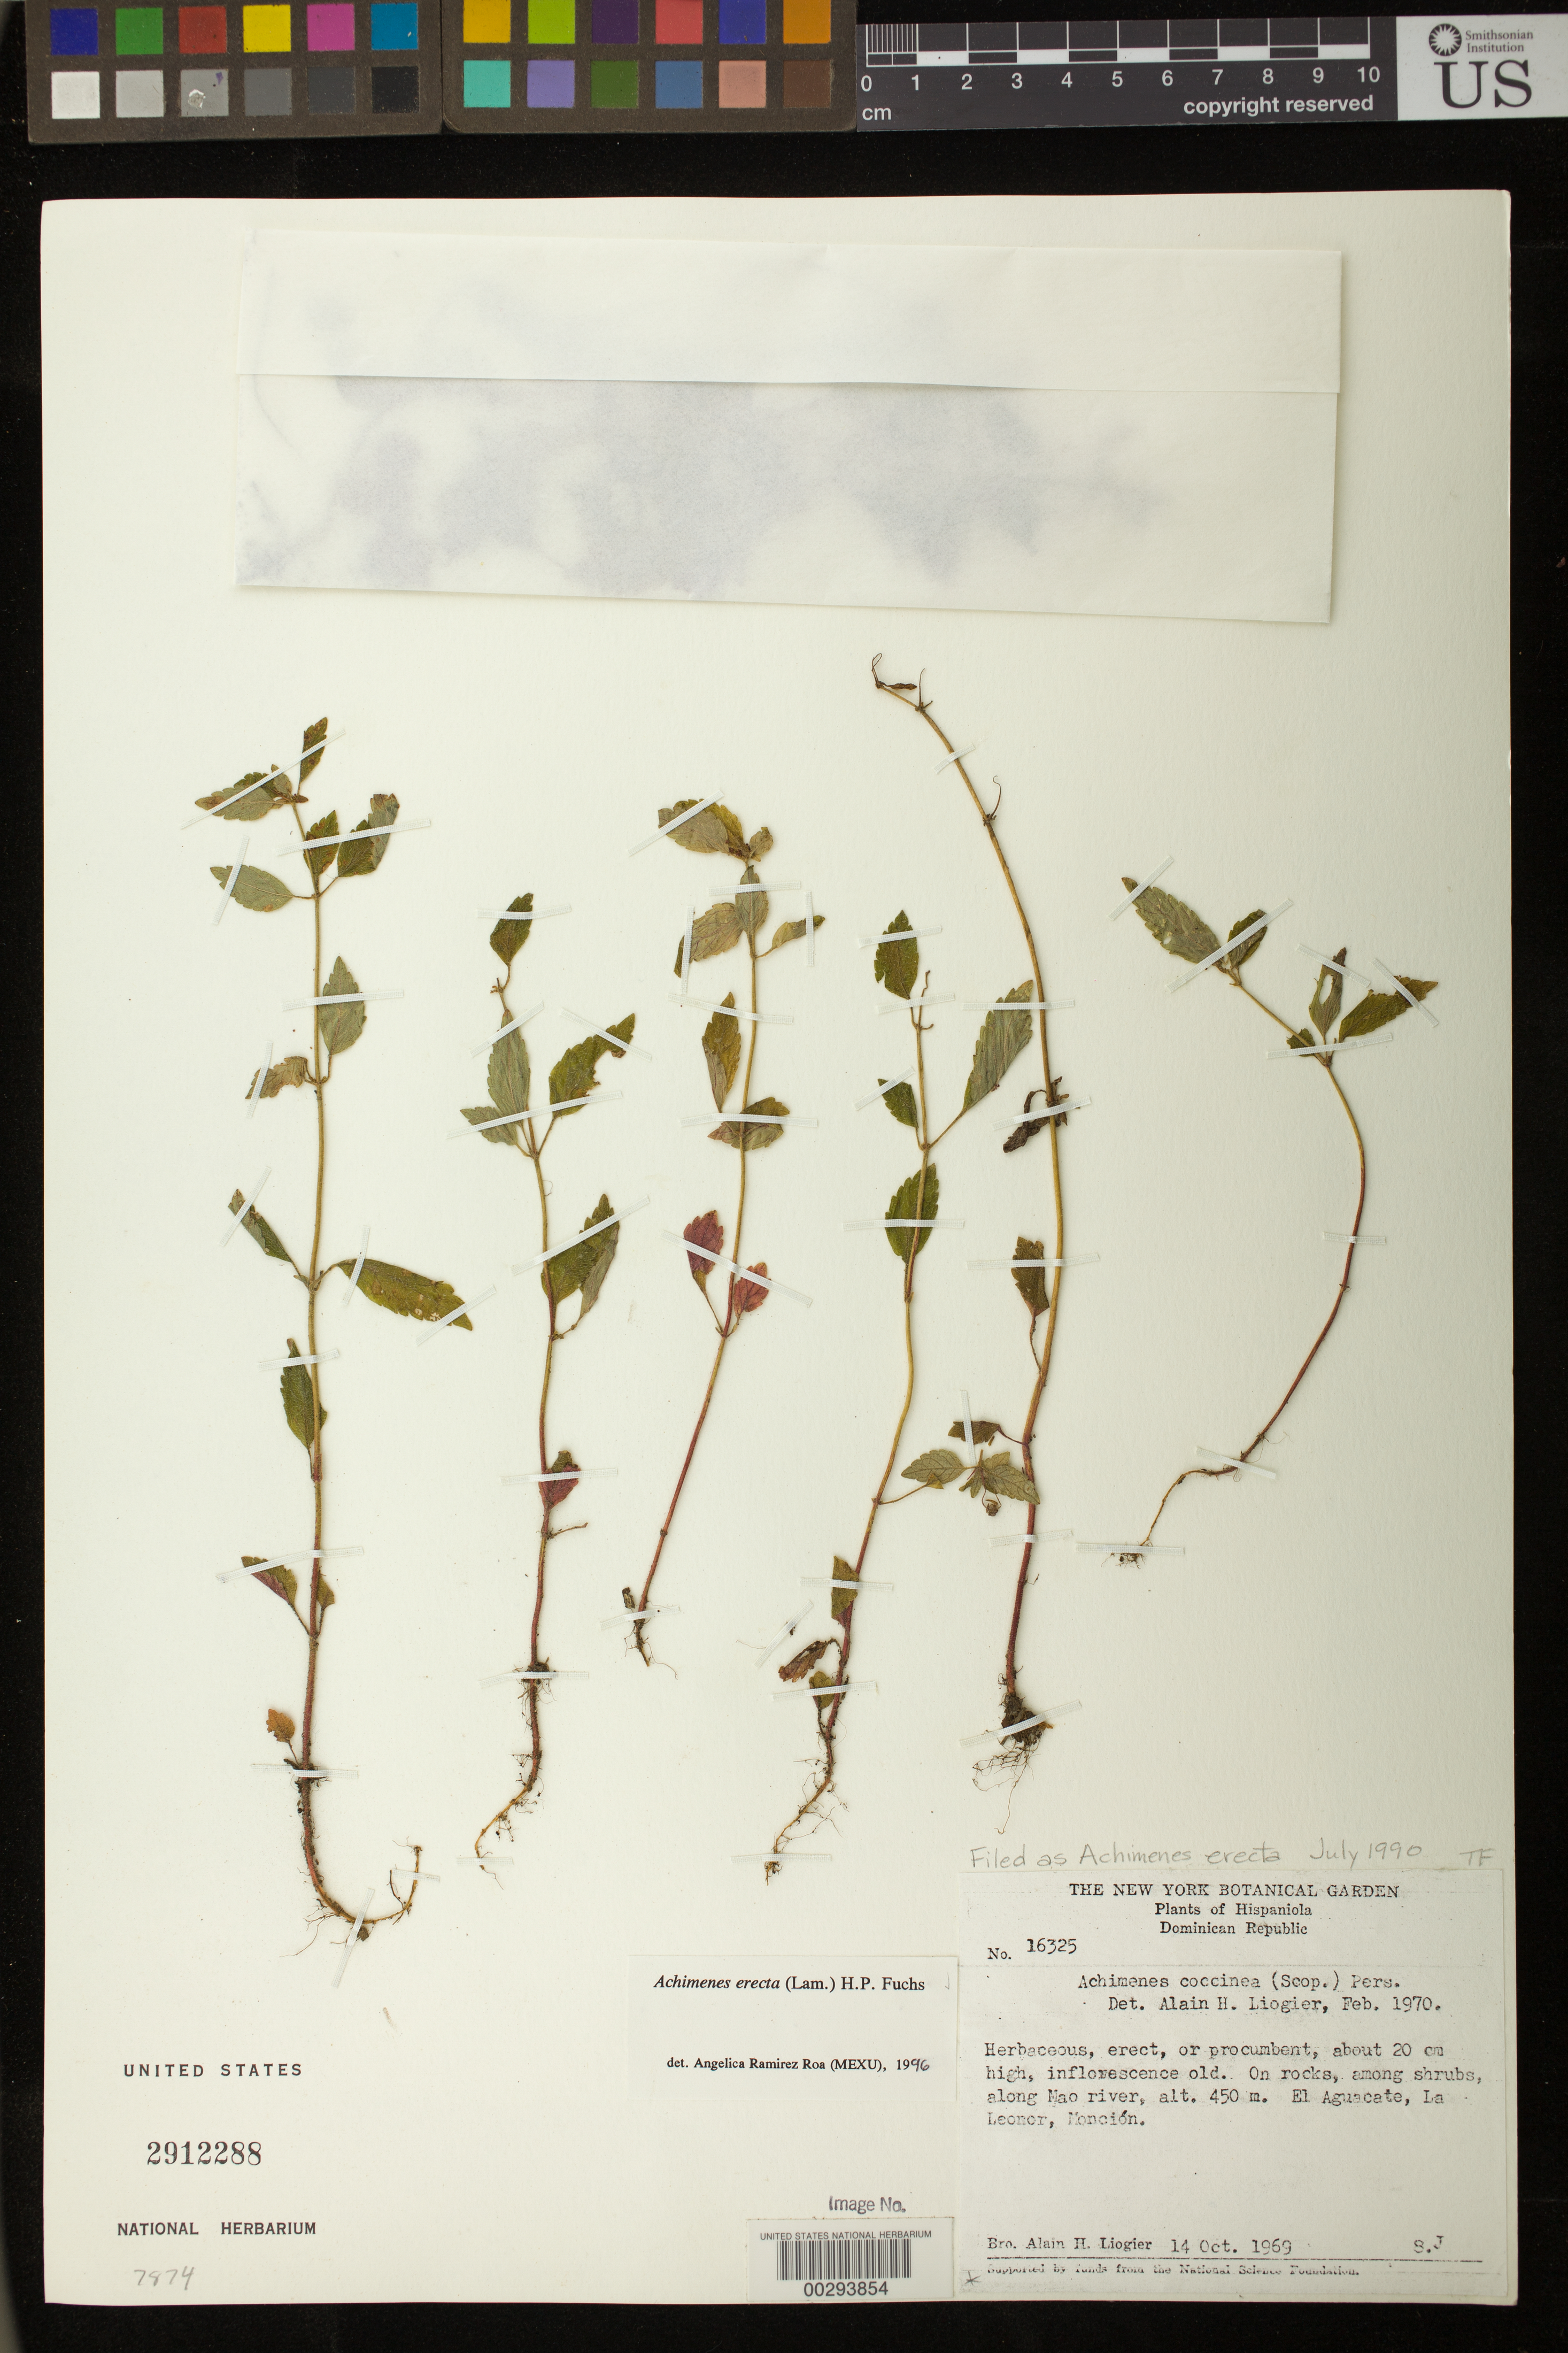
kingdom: Plantae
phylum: Tracheophyta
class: Magnoliopsida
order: Lamiales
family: Gesneriaceae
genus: Achimenes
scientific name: Achimenes erecta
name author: (Lam.) H.P. Fuchs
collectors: A. H. Liogier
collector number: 16325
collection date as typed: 14 Oct 1969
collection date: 1969-10-14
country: Dominican Republic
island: Hispaniola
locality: Along Mao River, El Aguacate, La Leonor, Moncion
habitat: On rocks, among shrubs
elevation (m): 450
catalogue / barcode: US 2912288